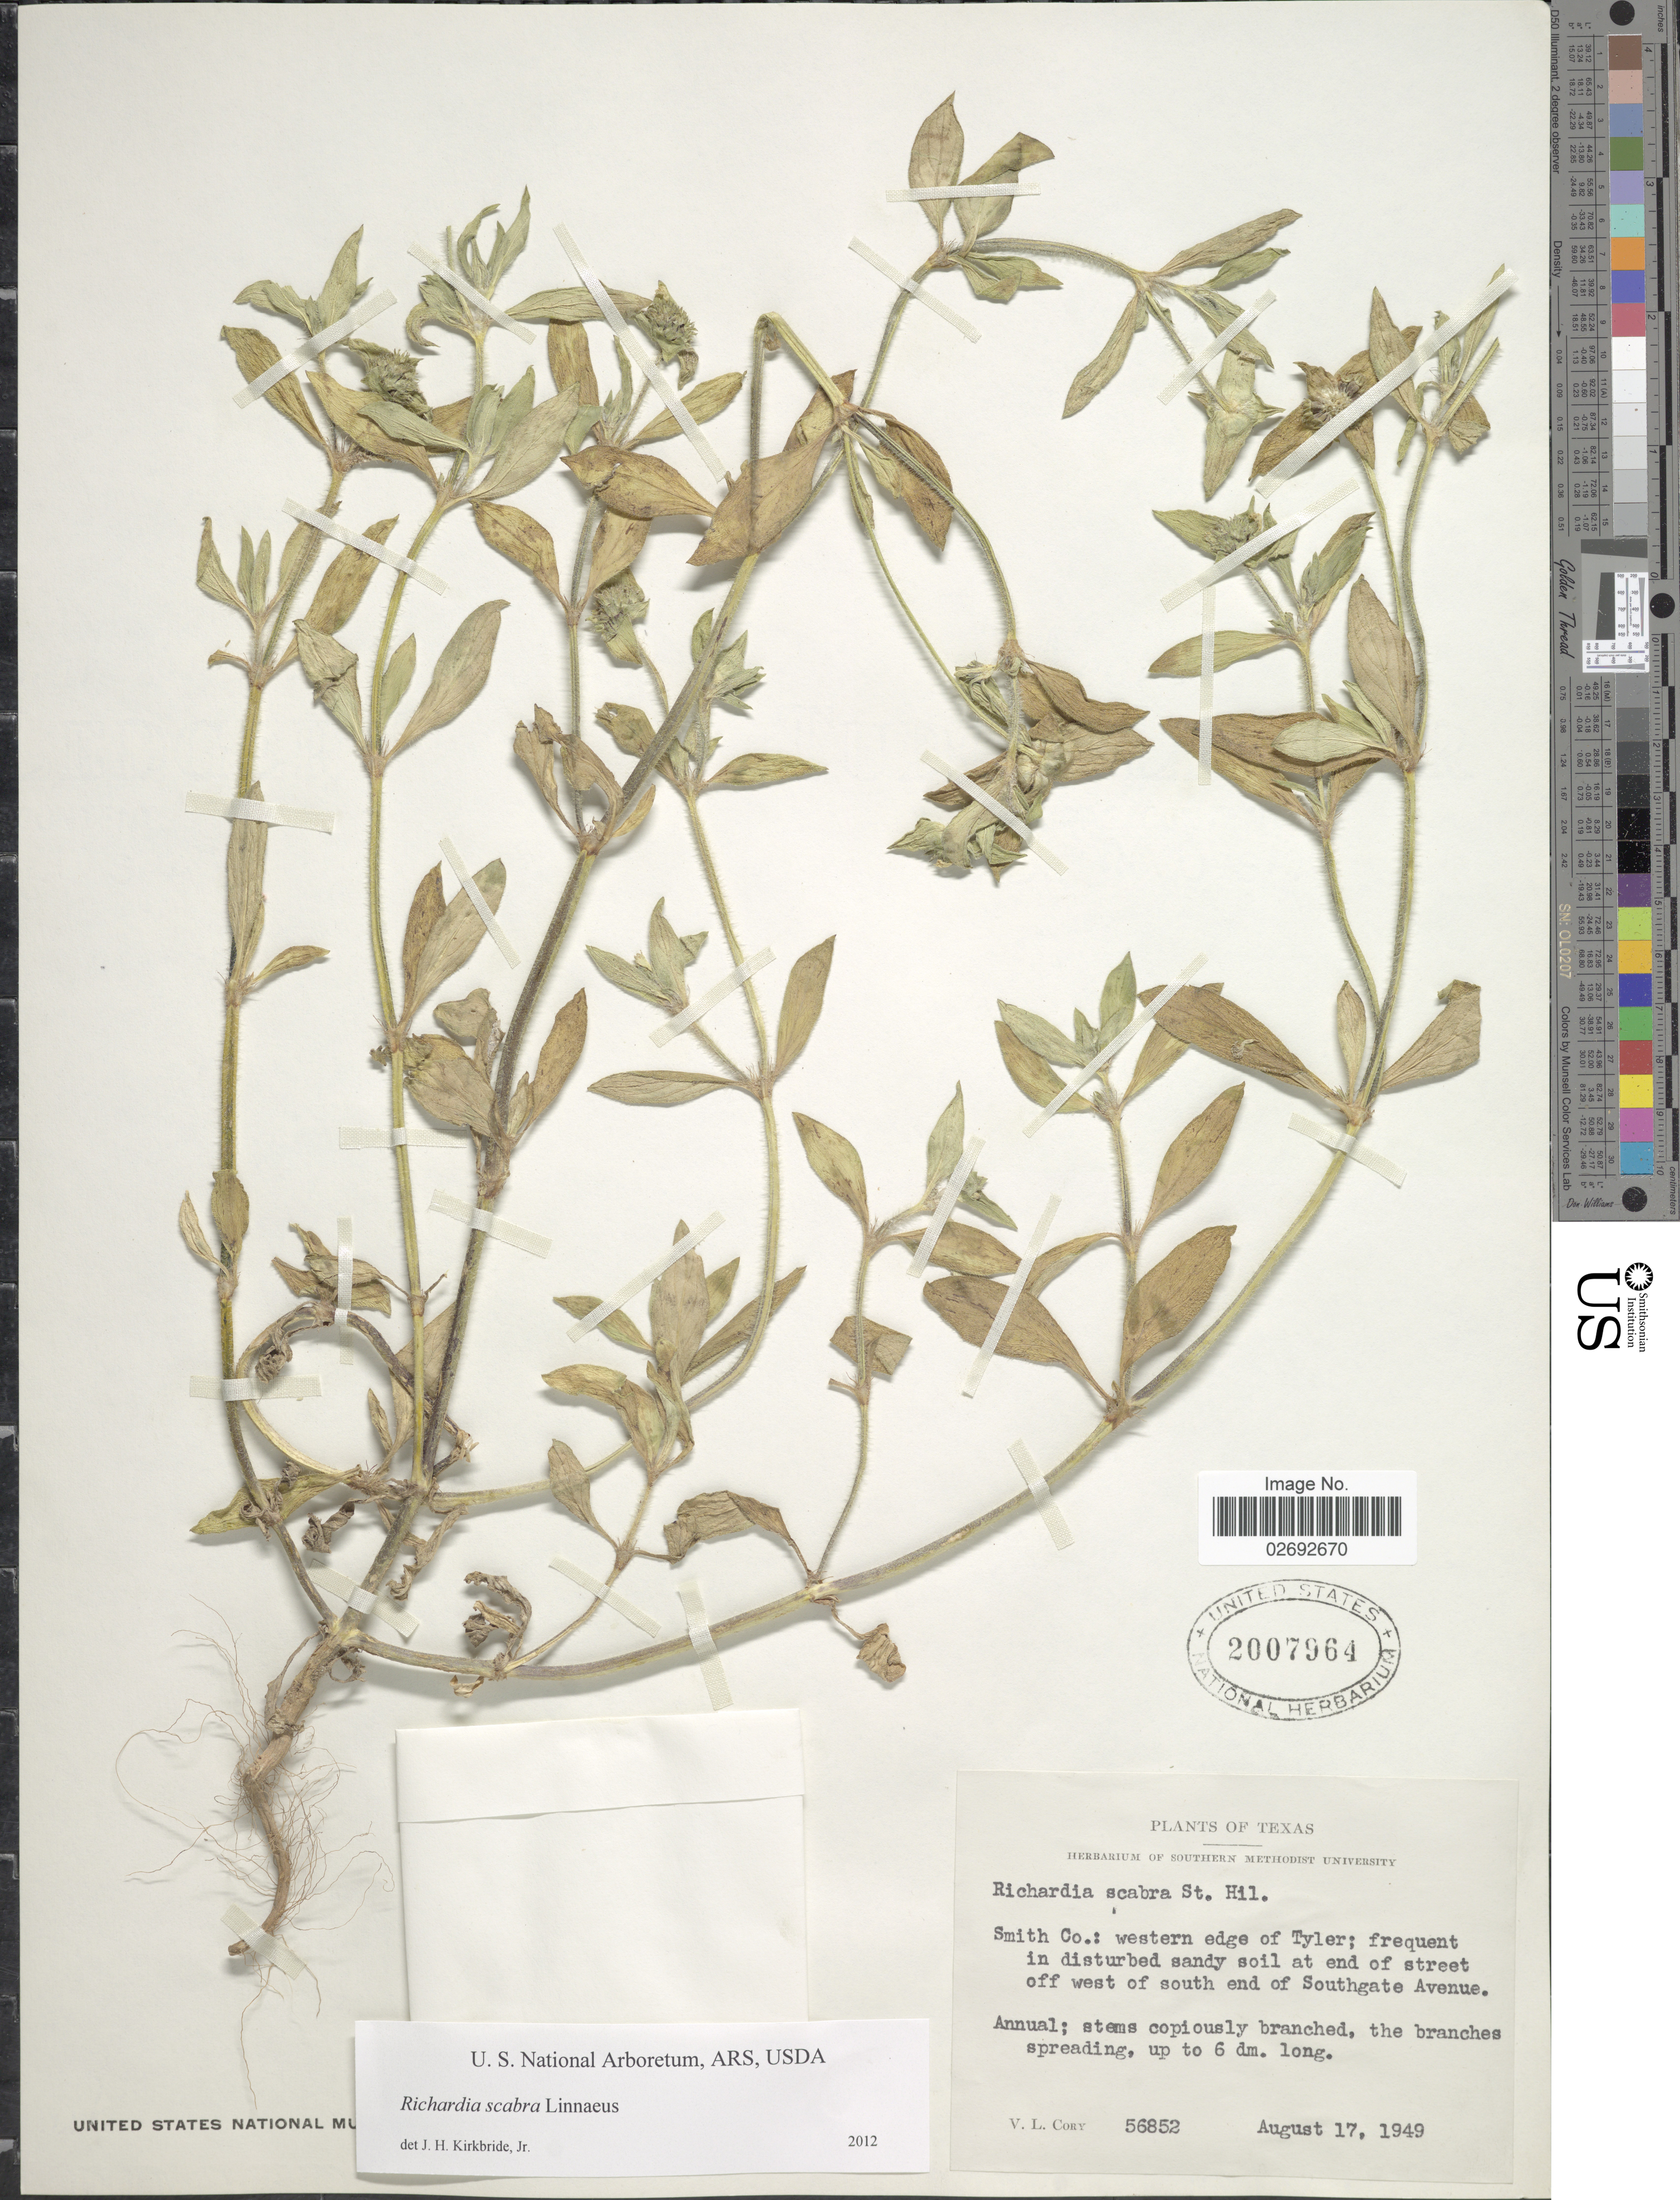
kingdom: Plantae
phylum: Tracheophyta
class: Magnoliopsida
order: Gentianales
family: Rubiaceae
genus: Richardia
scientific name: Richardia scabra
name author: L.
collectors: V. Cory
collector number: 56852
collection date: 1949-08-17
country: United States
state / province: Texas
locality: Smith Co.: western edge of Tyler; frequent in disturbed sandy soil at end of street off west of south end of Southgate Avenue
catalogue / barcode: US 2007964